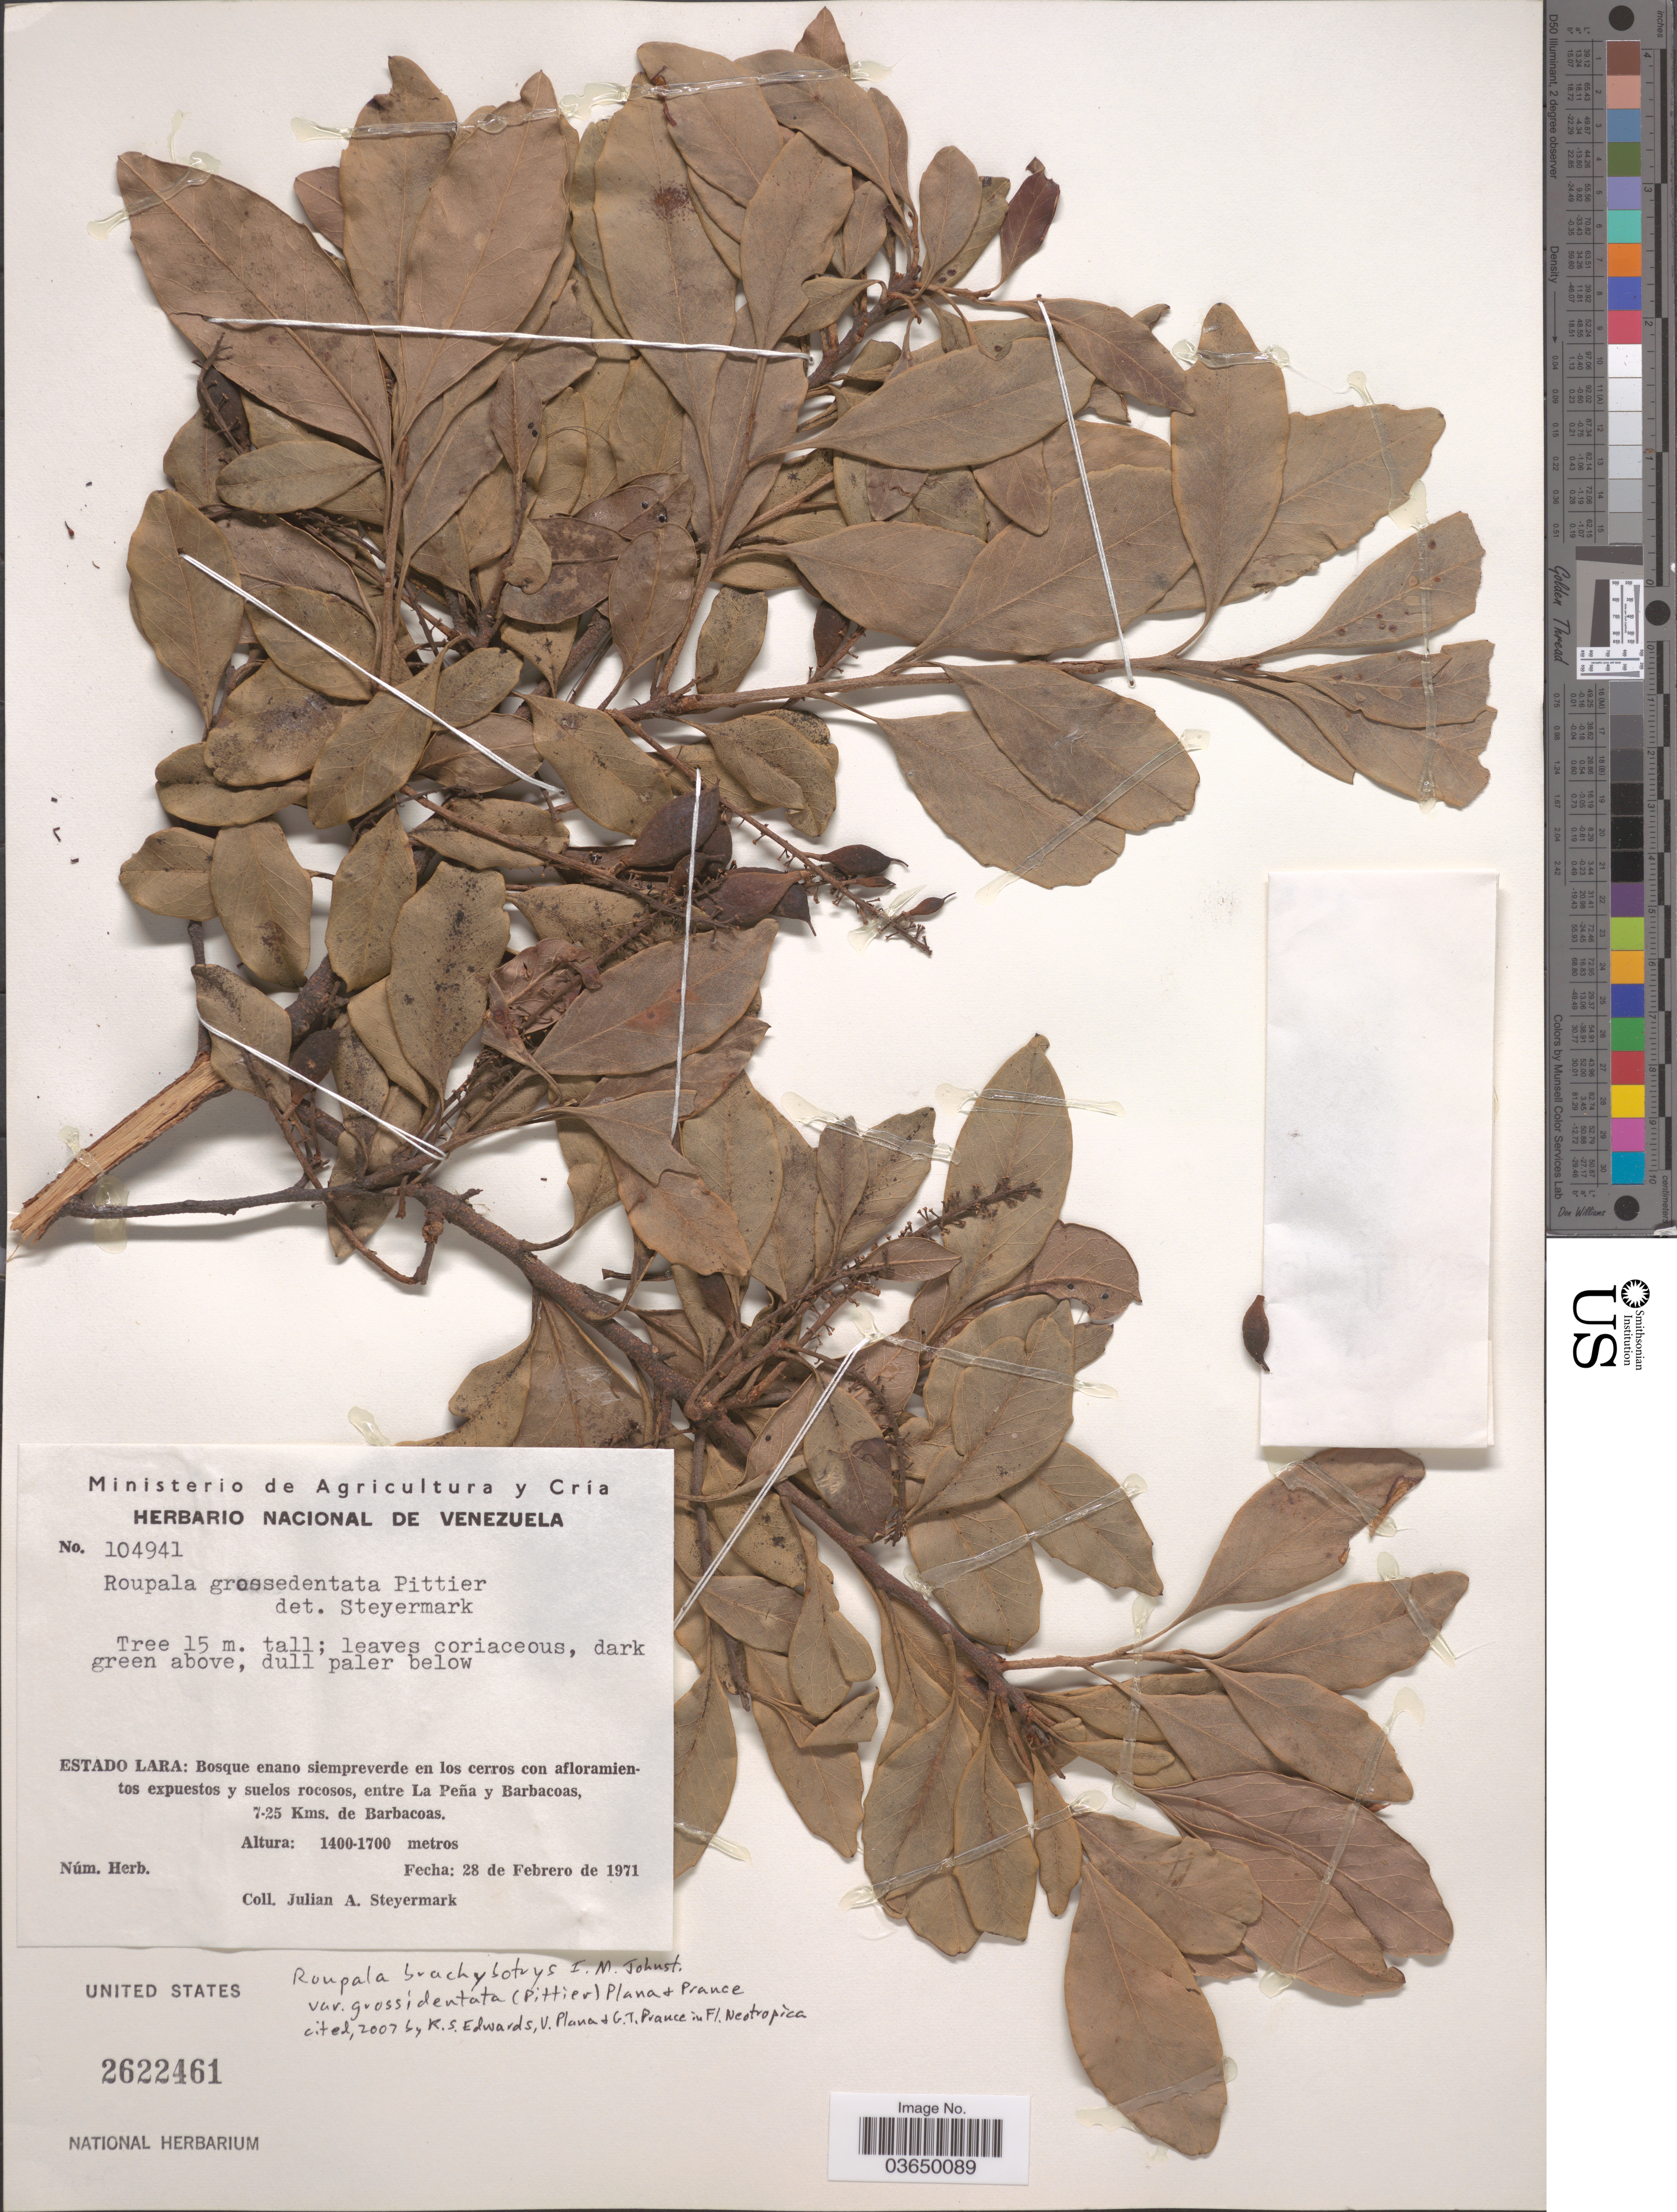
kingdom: Plantae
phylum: Tracheophyta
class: Magnoliopsida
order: Proteales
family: Proteaceae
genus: Roupala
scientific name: Roupala brachybotrys subsp. grossidentata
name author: (Pittier) Plana & Prance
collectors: J. Steyermark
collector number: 104941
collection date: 1971-02-28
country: Venezuela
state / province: Lara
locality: Bosque enano siempreverde en los cerros con afloramientos expuestos y suelos rocosos, entre La Peña y Barbacoas, 7-25 Kms. de Barbacoas.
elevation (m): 1400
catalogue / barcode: US 2622461